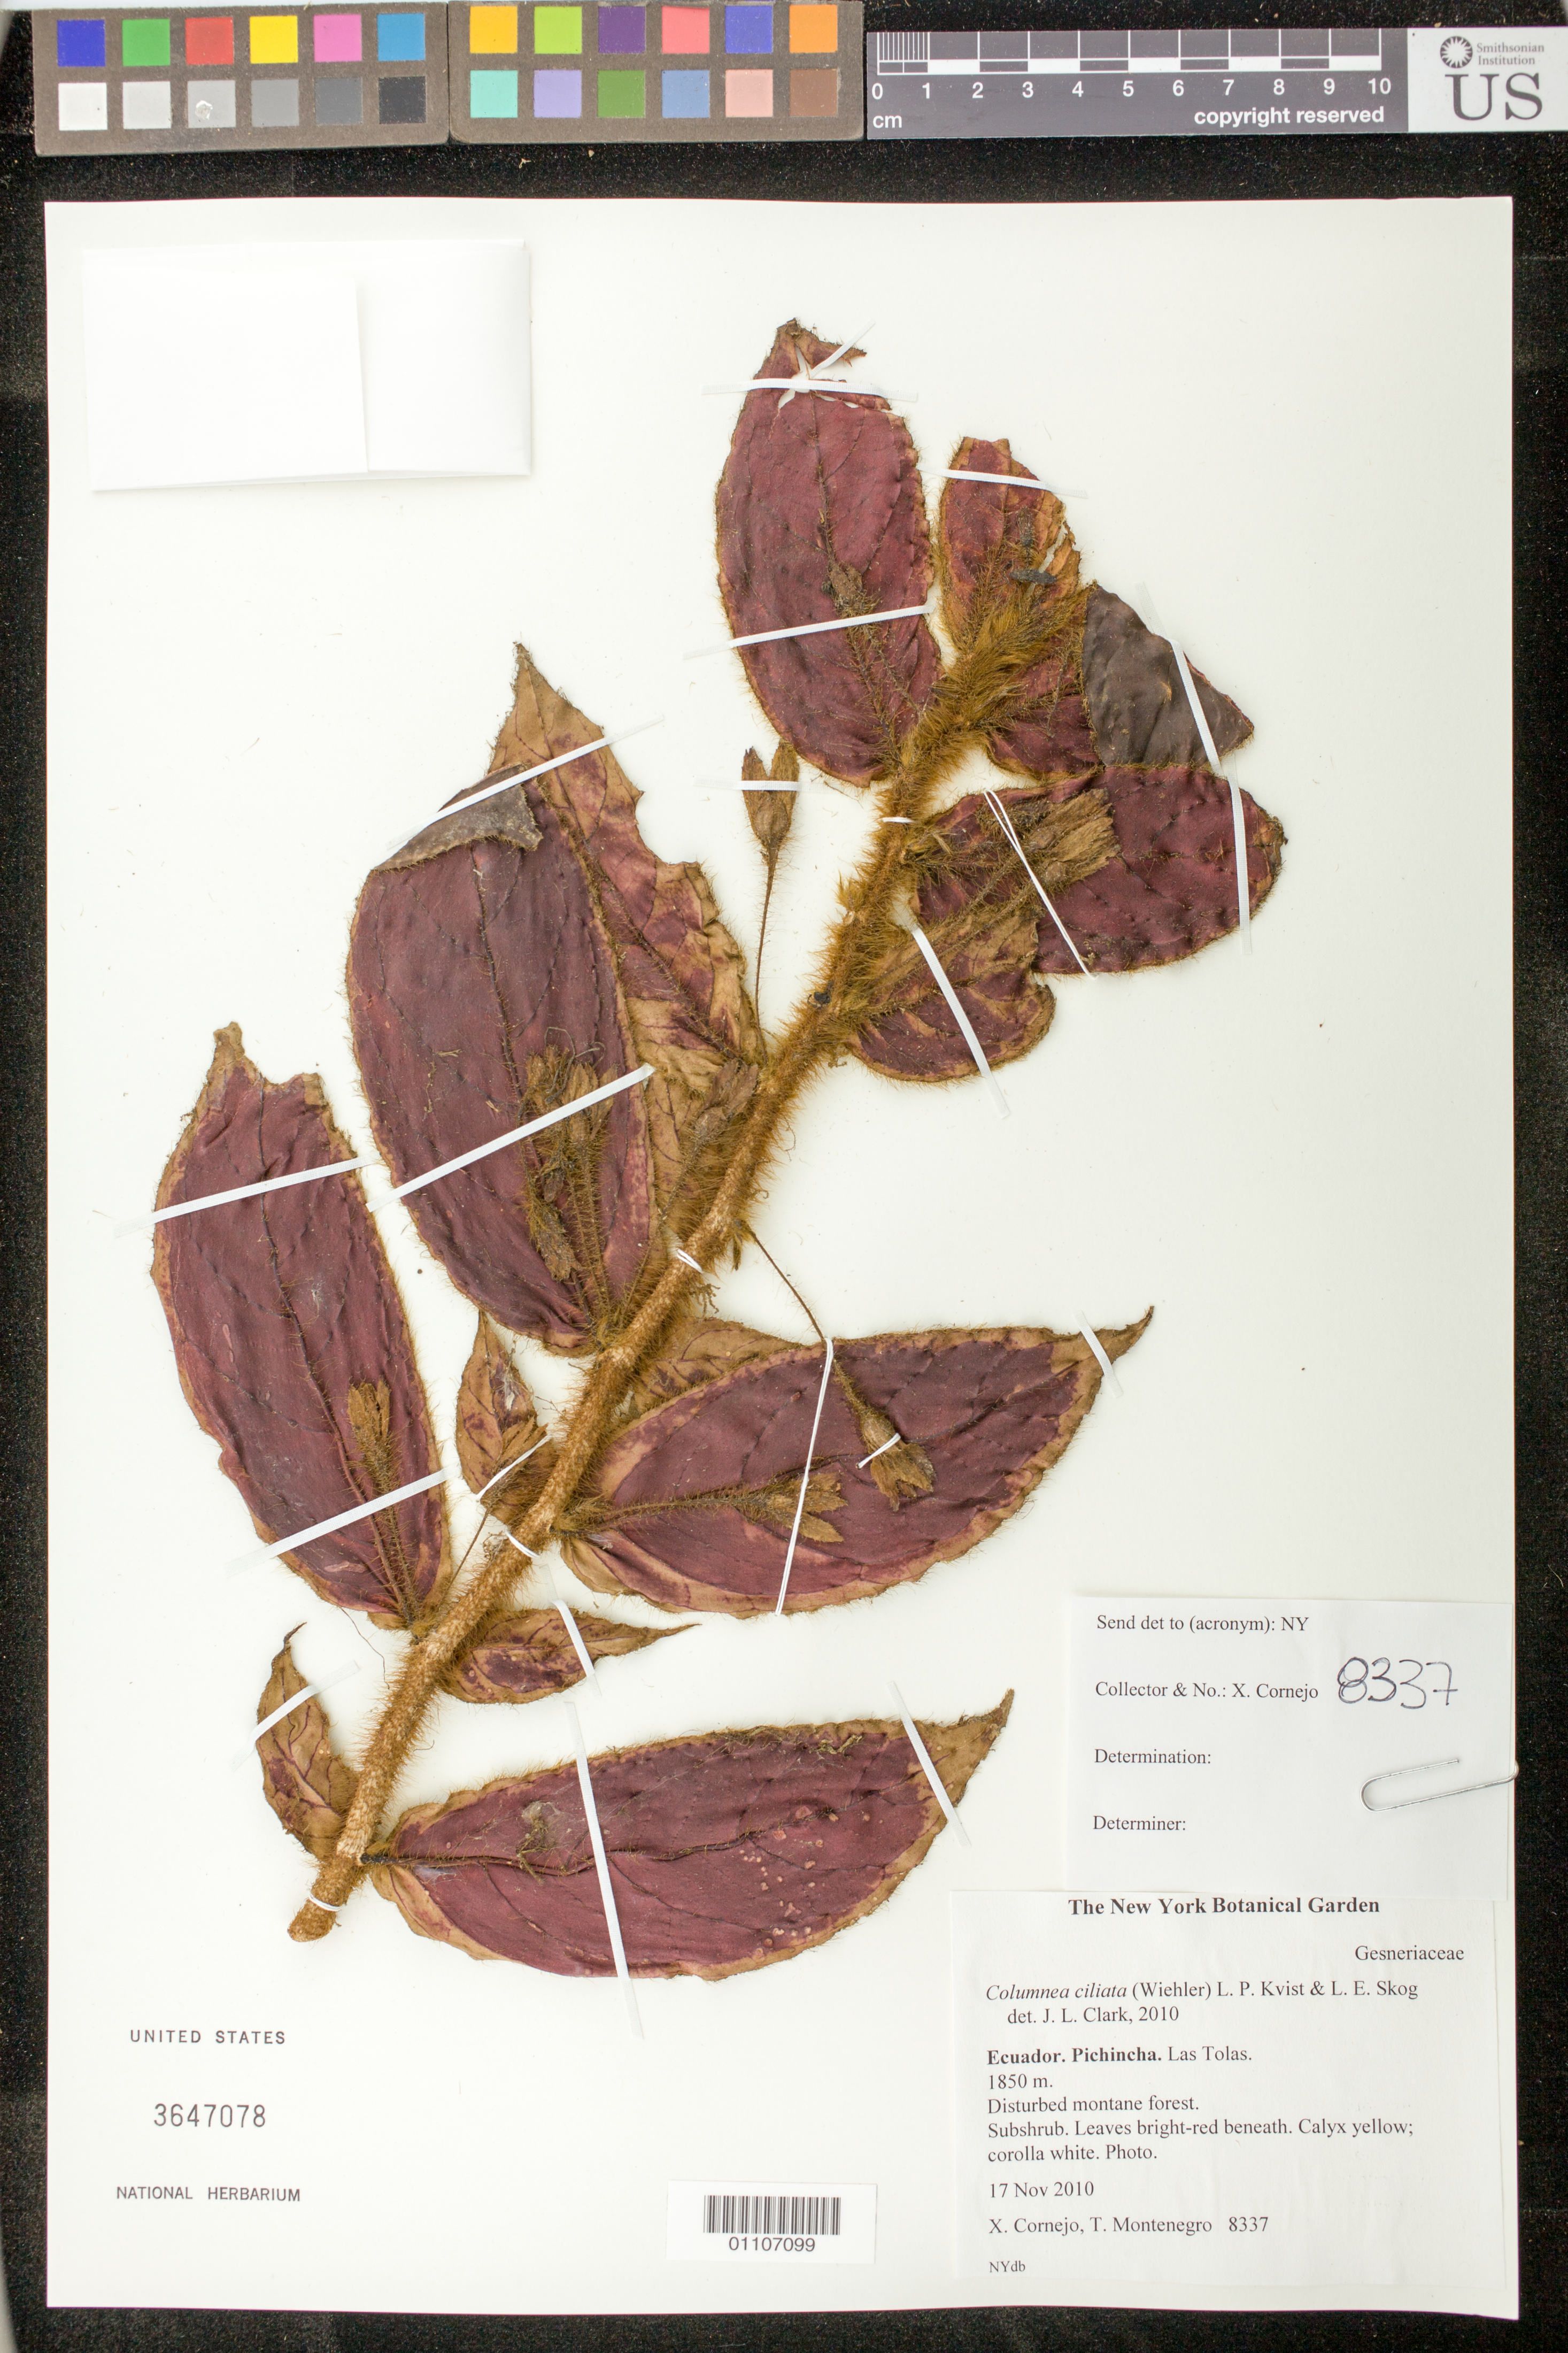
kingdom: Plantae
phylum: Tracheophyta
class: Magnoliopsida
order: Lamiales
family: Gesneriaceae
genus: Columnea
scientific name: Columnea ciliata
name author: (Wiehler) L.P. Kvist & L.E. Skog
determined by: Skog, Laurence E.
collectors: X. F. Cornejo & T. Montenegro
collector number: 8337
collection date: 2010-11-17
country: Ecuador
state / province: Pichincha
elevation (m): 1850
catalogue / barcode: US 3647078